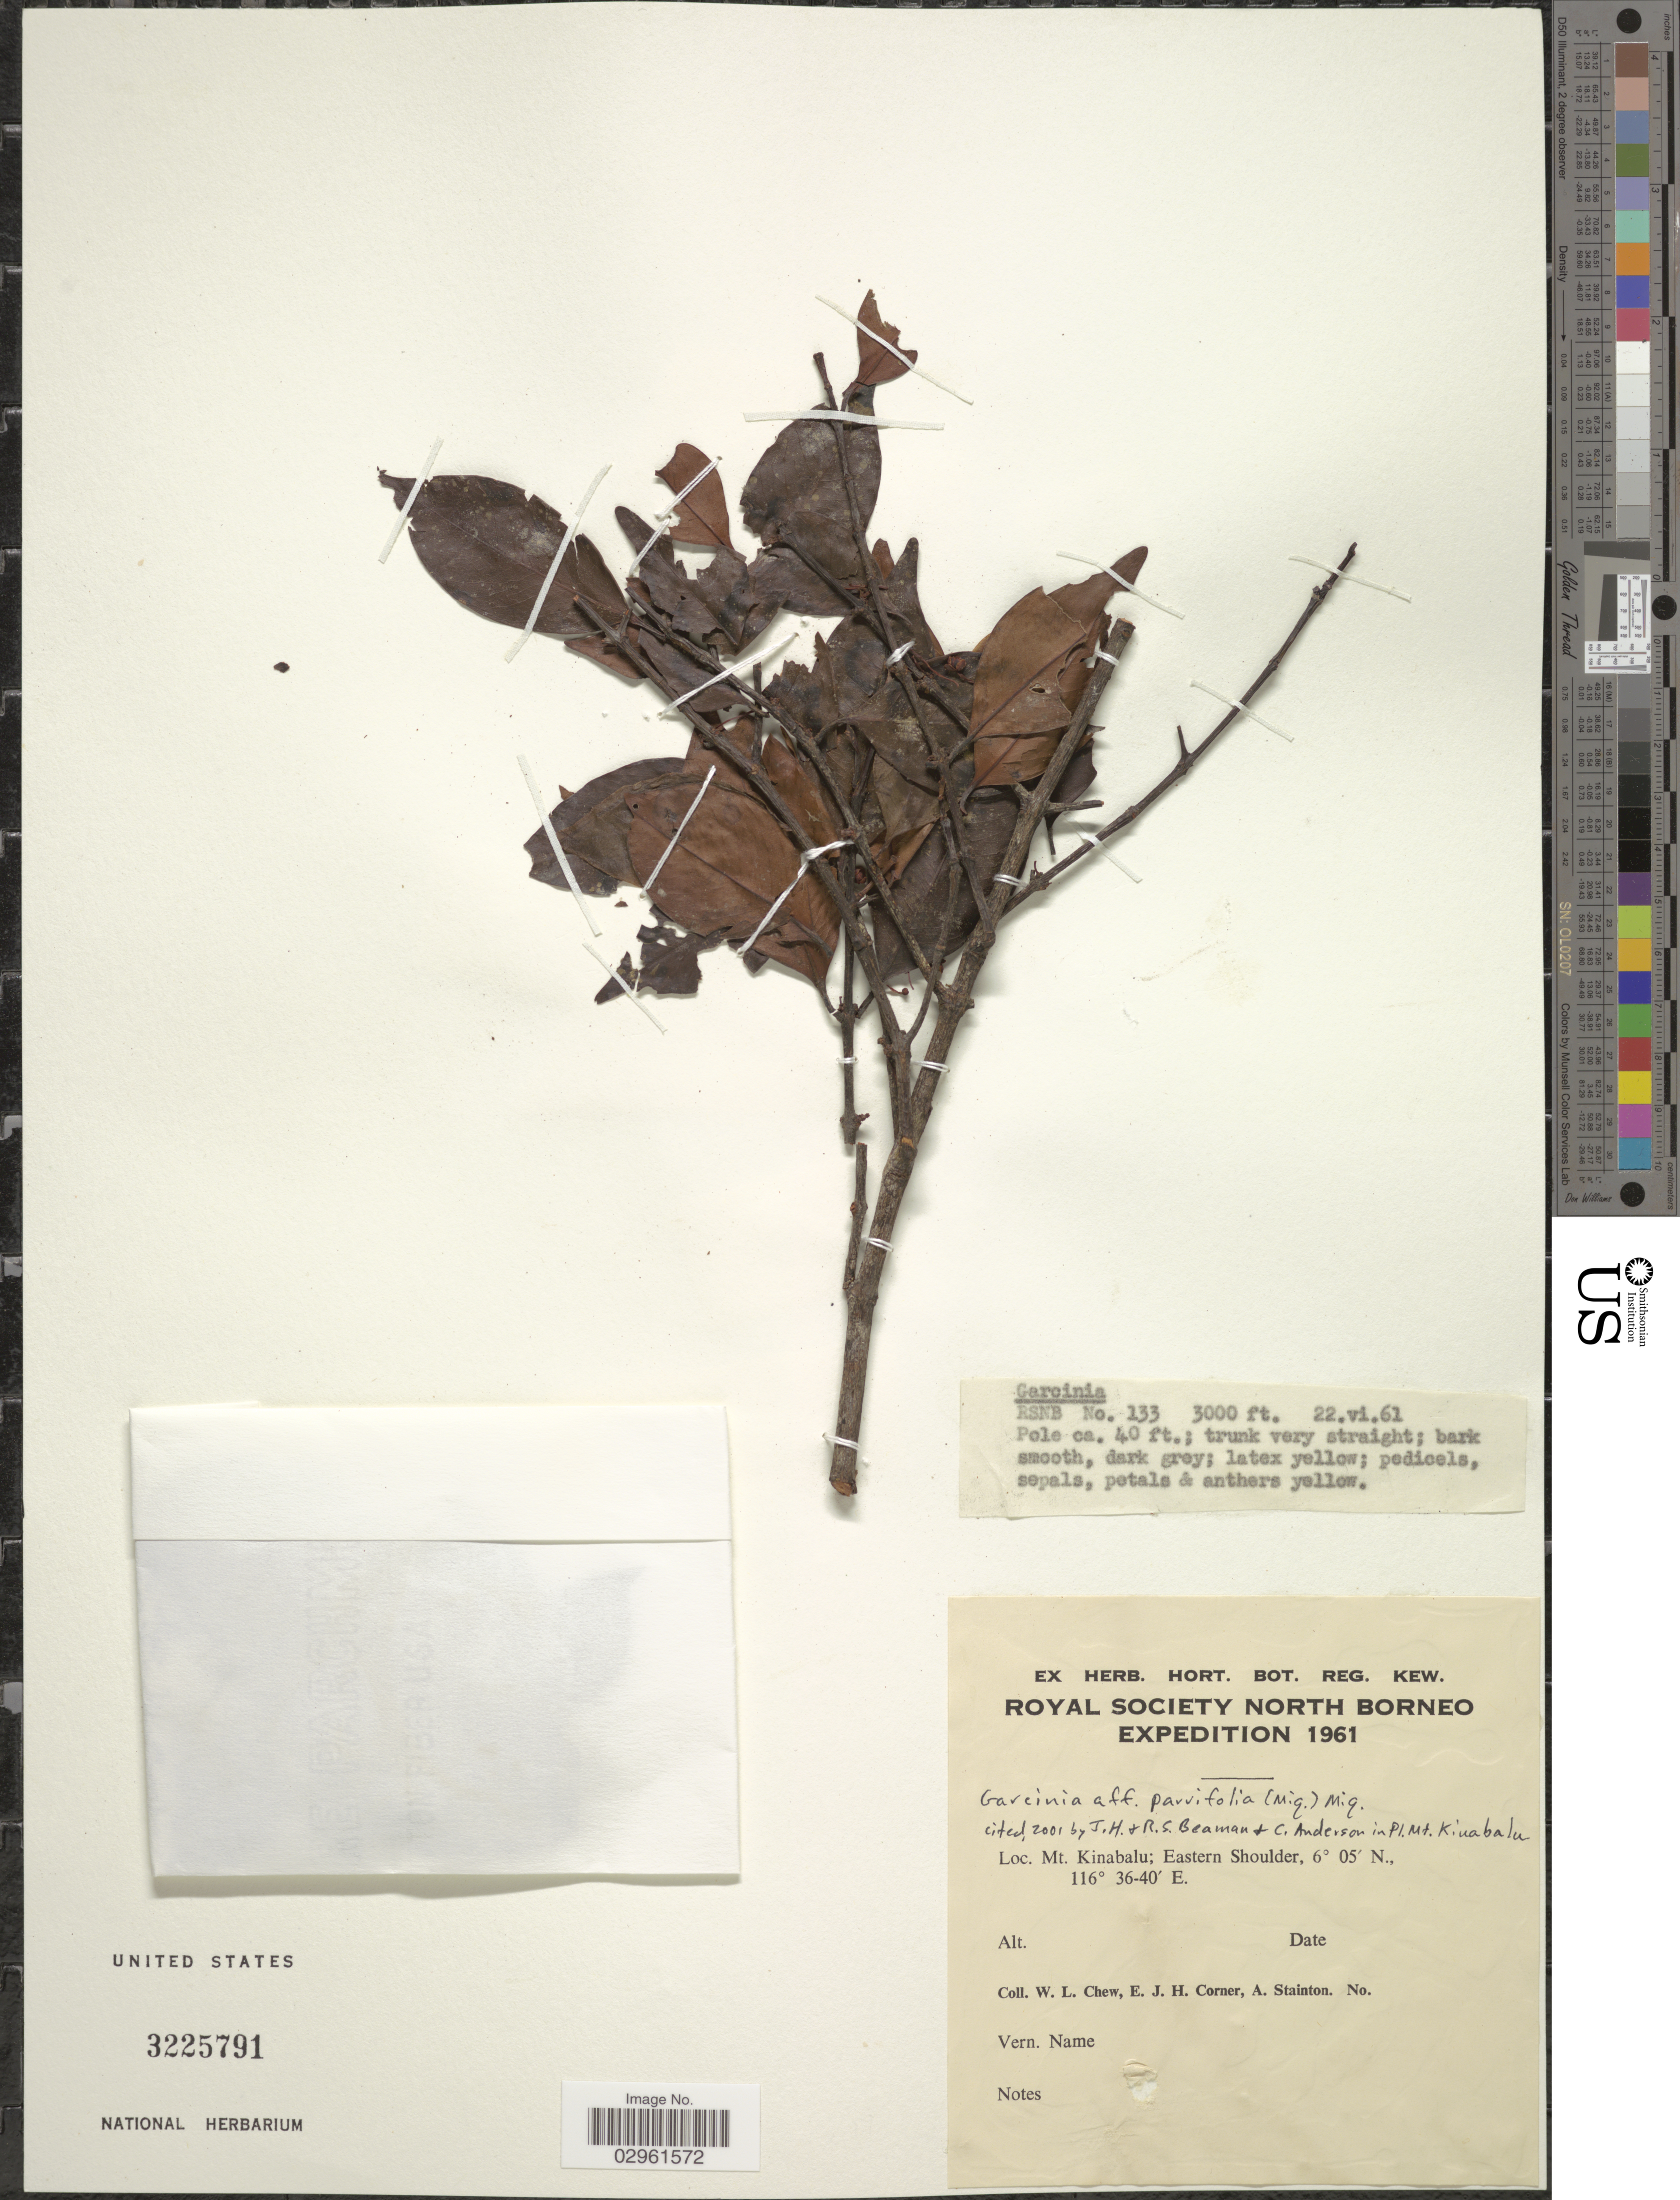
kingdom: Plantae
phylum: Tracheophyta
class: Magnoliopsida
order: Malpighiales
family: Clusiaceae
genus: Garcinia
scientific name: Garcinia parvifolia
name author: (Miq.) Miq.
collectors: W. Chew, E. Corner & A. Stainton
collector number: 133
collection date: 1961-06-22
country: Malaysia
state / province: Sabah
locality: Mt. Kinabalu; Eastern Shoulder.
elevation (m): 914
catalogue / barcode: US 3225791